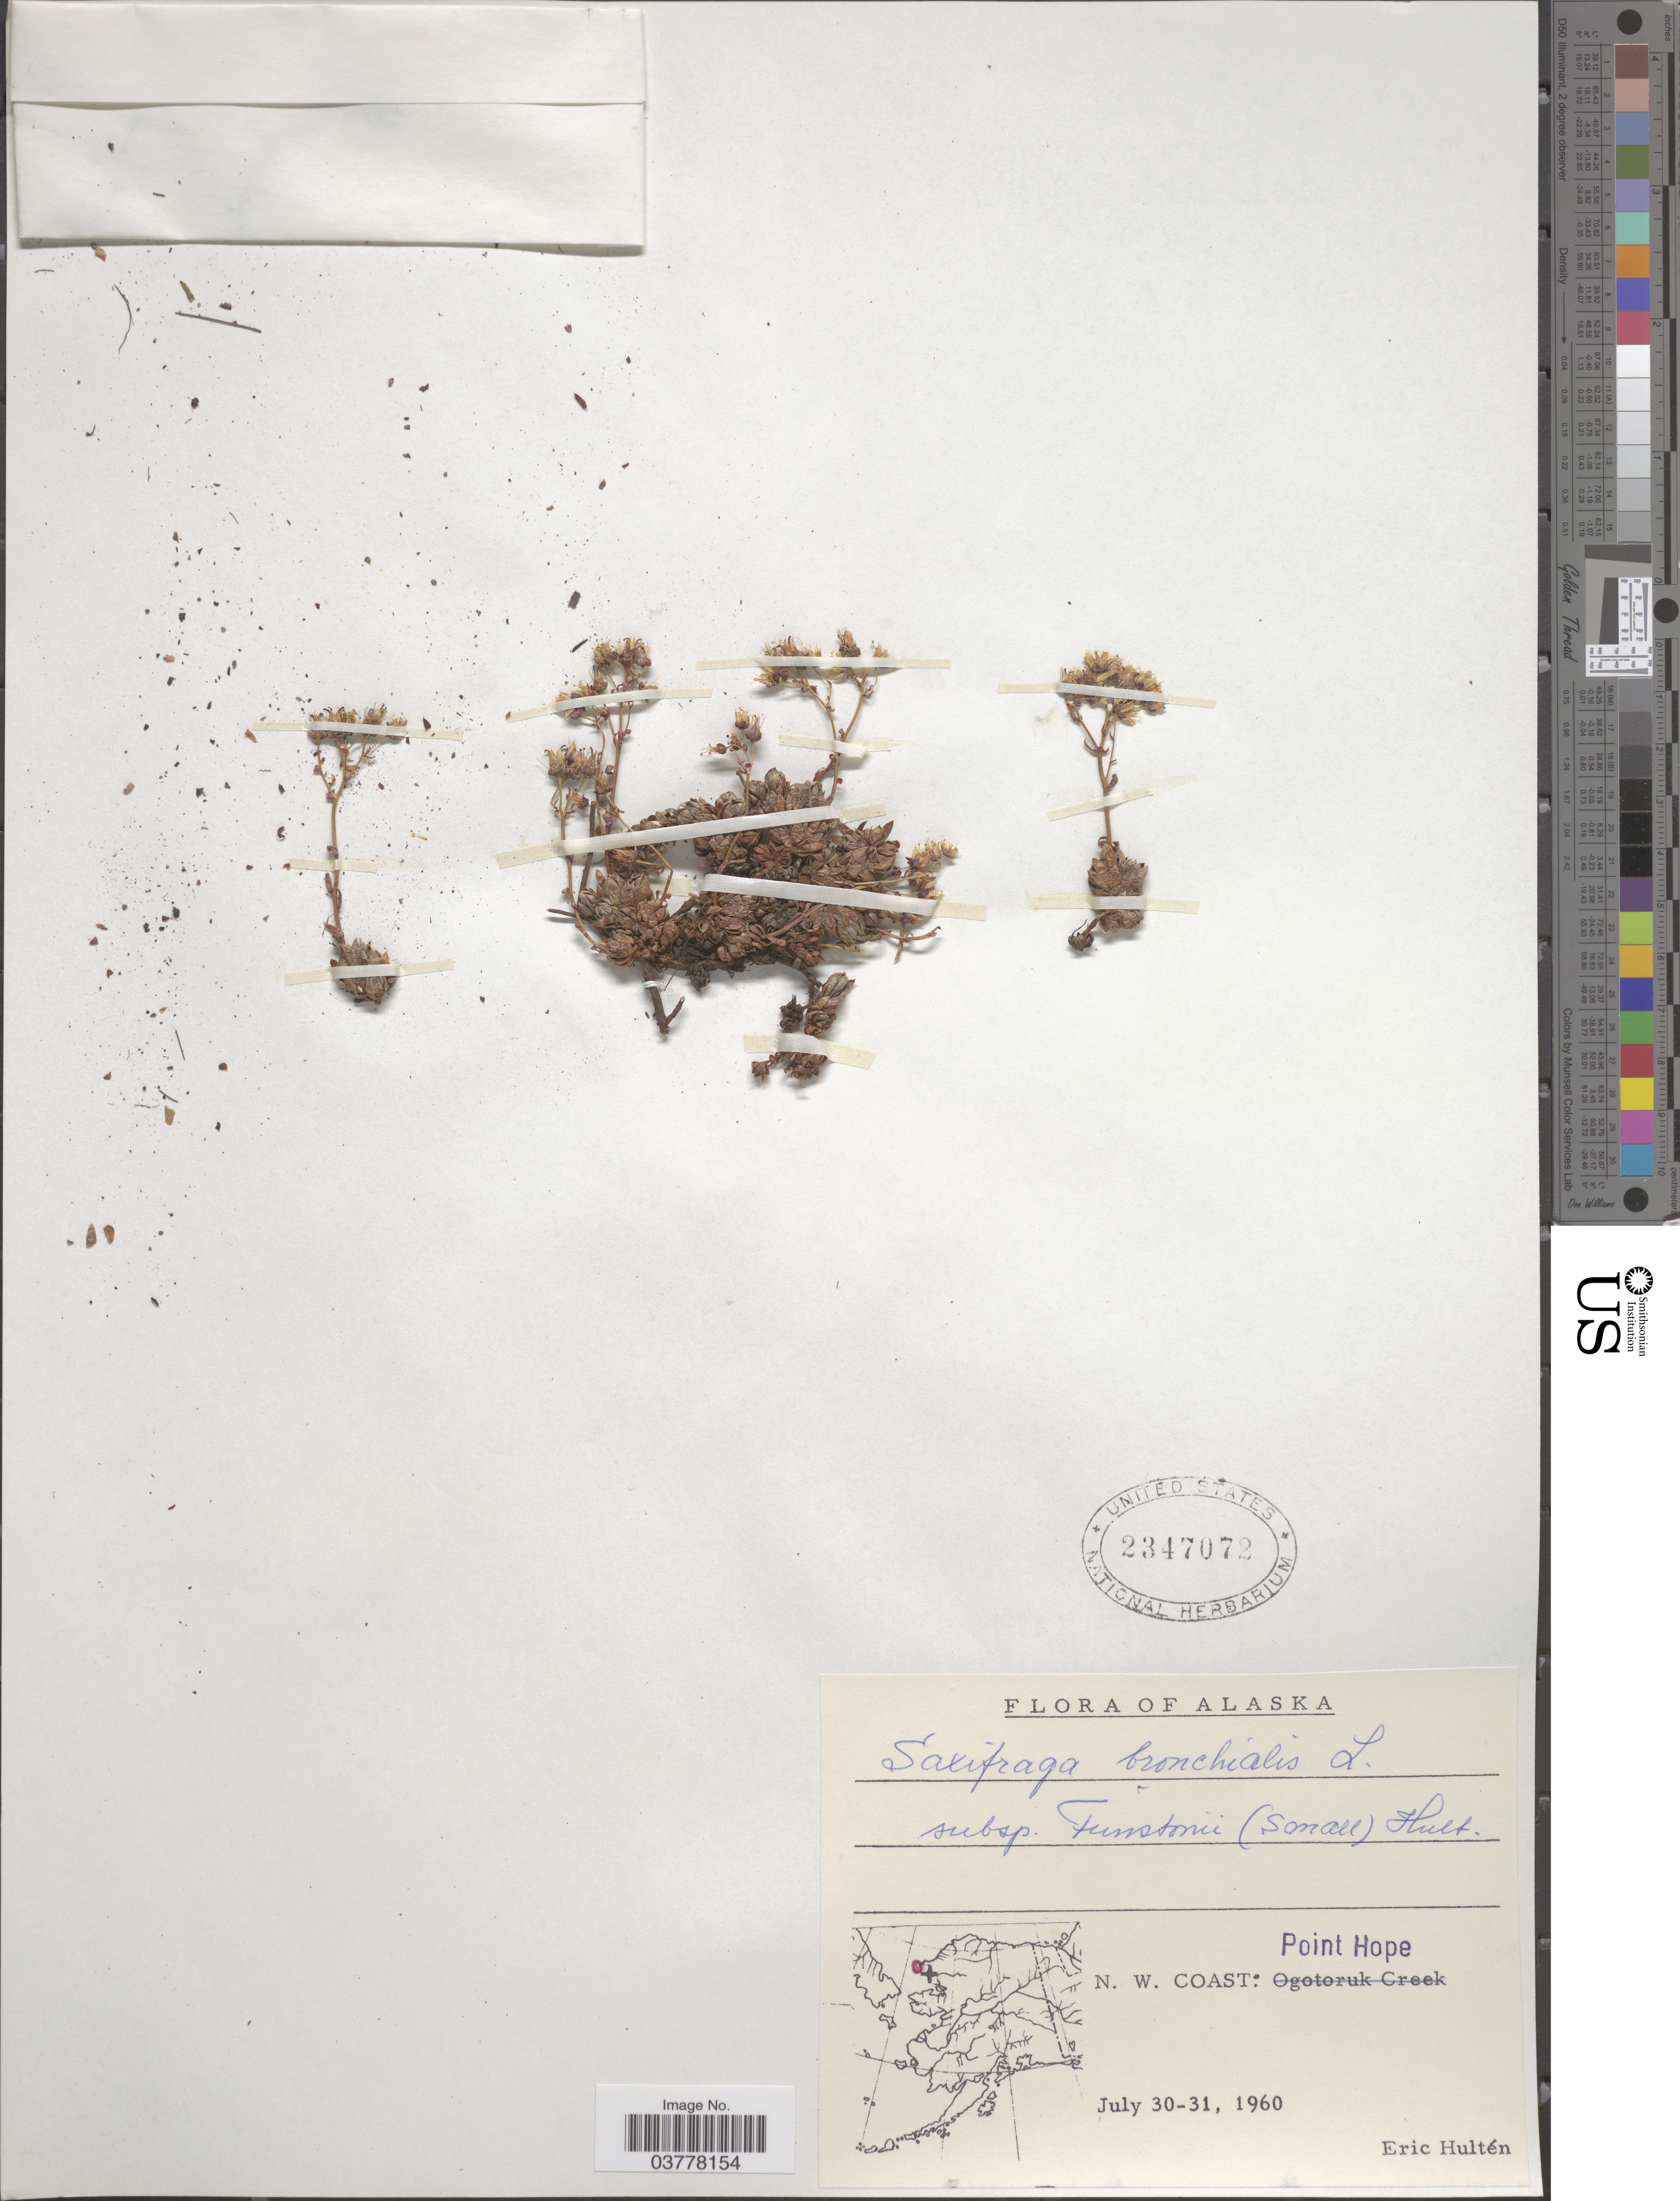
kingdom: Plantae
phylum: Tracheophyta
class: Magnoliopsida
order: Saxifragales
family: Saxifragaceae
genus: Saxifraga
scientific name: Saxifraga bronchialis subsp. funstonii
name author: (Small) Hultén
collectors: E. G. Hultén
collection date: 1960-07-30/1960-07-31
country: United States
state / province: Alaska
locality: N. W. Coast: Point Hope.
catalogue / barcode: US 2347072